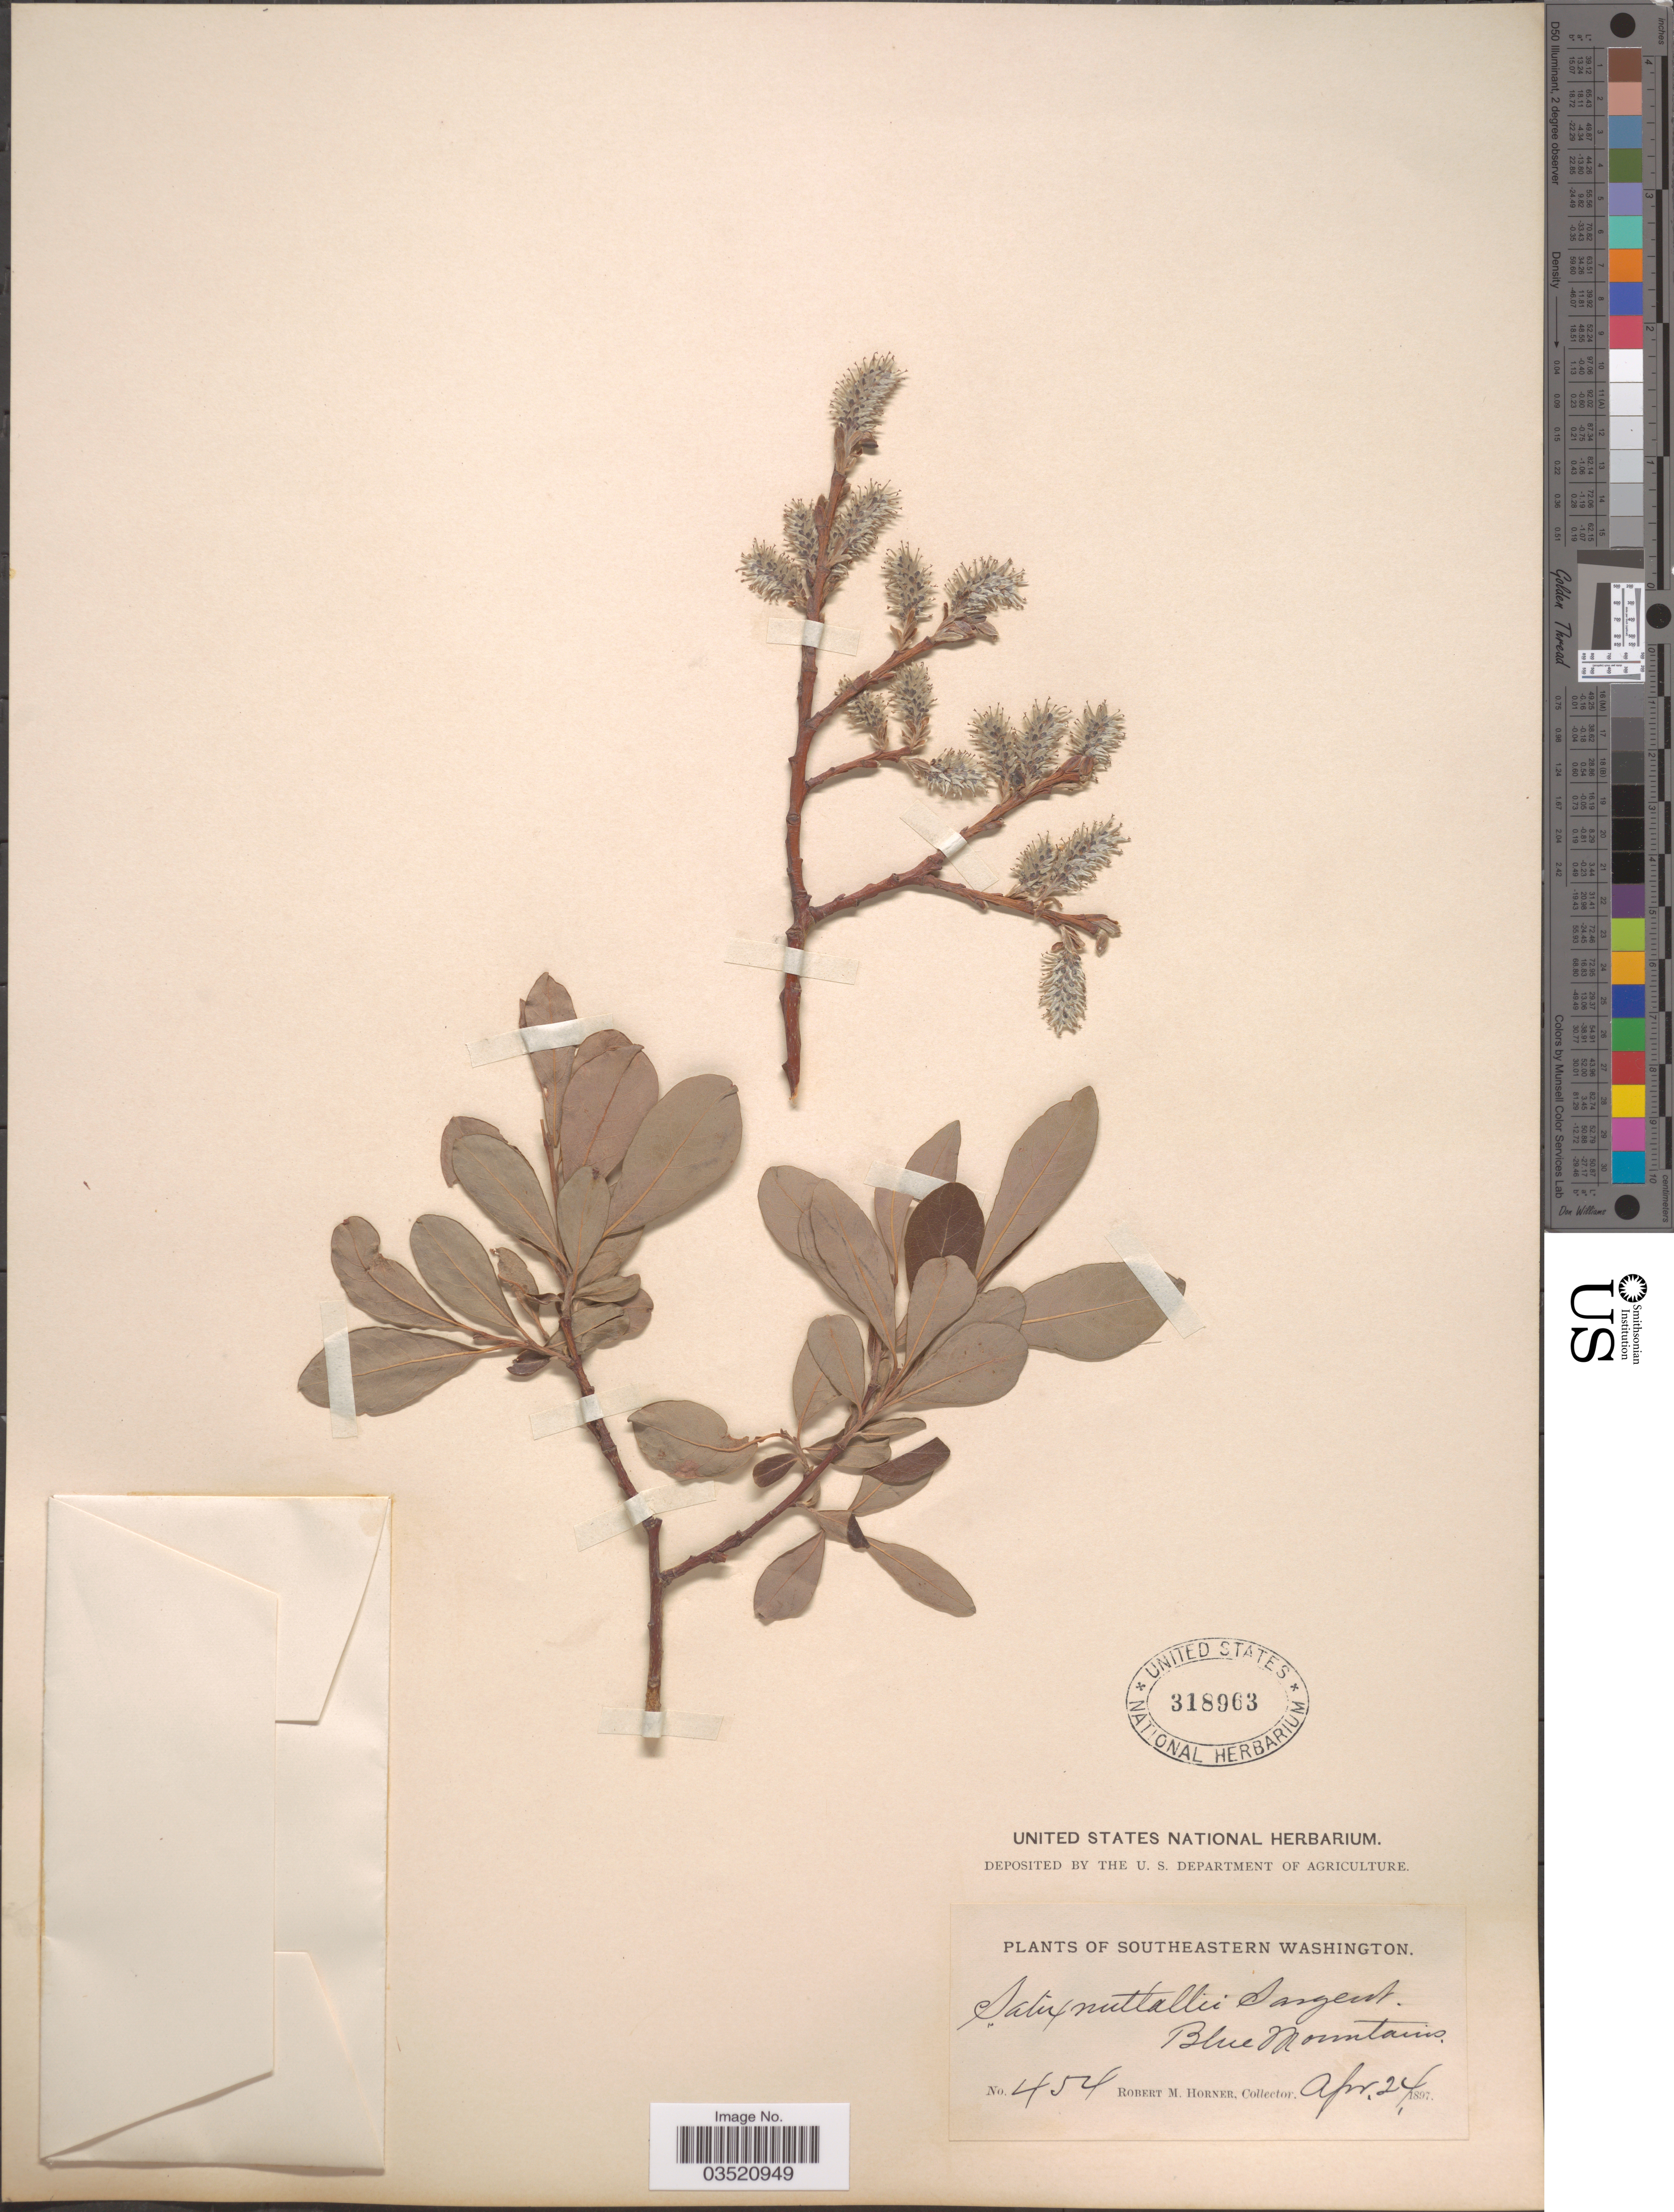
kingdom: Plantae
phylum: Tracheophyta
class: Magnoliopsida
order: Malpighiales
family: Salicaceae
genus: Salix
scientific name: Salix scouleriana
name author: Barratt ex Hook.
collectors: R. Horner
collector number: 454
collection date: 1897-04-24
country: United States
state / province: Washington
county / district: Clallam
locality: Southeastern Washington. Blue Mountains.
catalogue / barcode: US 318963